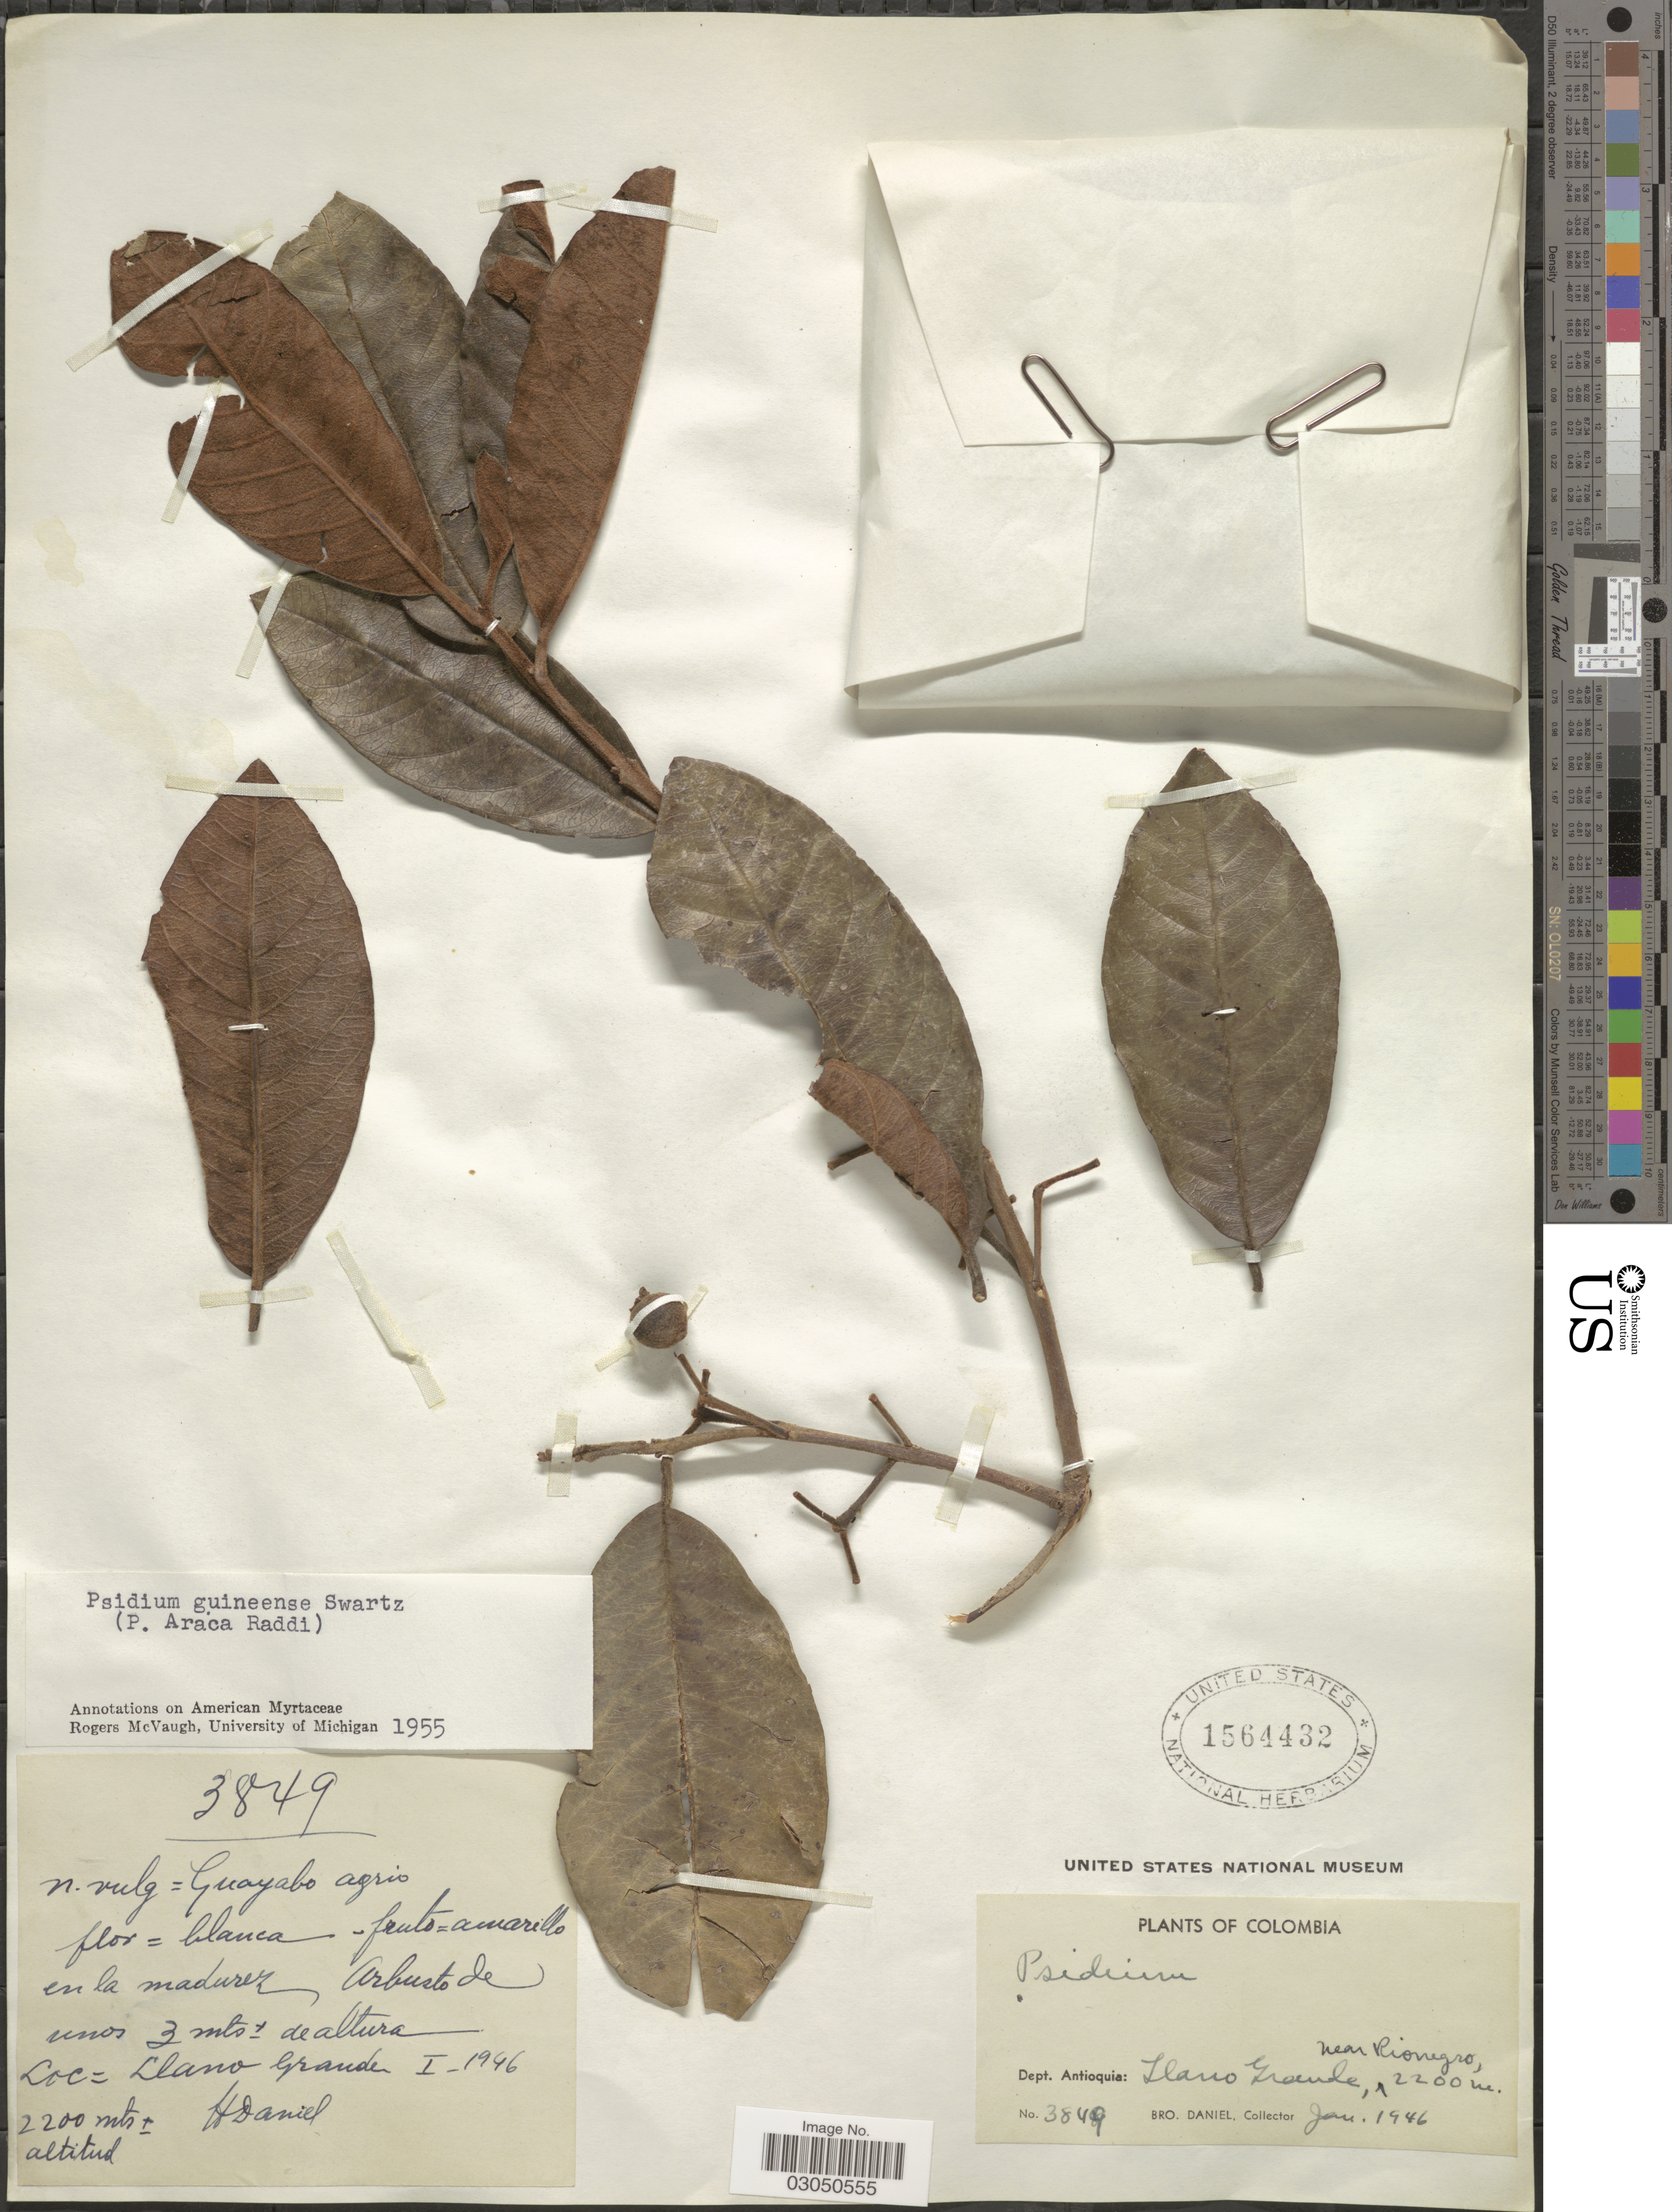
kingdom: Plantae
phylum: Tracheophyta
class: Magnoliopsida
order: Myrtales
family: Myrtaceae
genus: Psidium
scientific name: Psidium guineense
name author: Sw.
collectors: Bro. Daniel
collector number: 3849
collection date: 1946-01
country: Colombia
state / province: Antioquia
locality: Dept. Antioquia: Llano Grande, near Rionegro.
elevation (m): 2200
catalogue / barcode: US 1564432